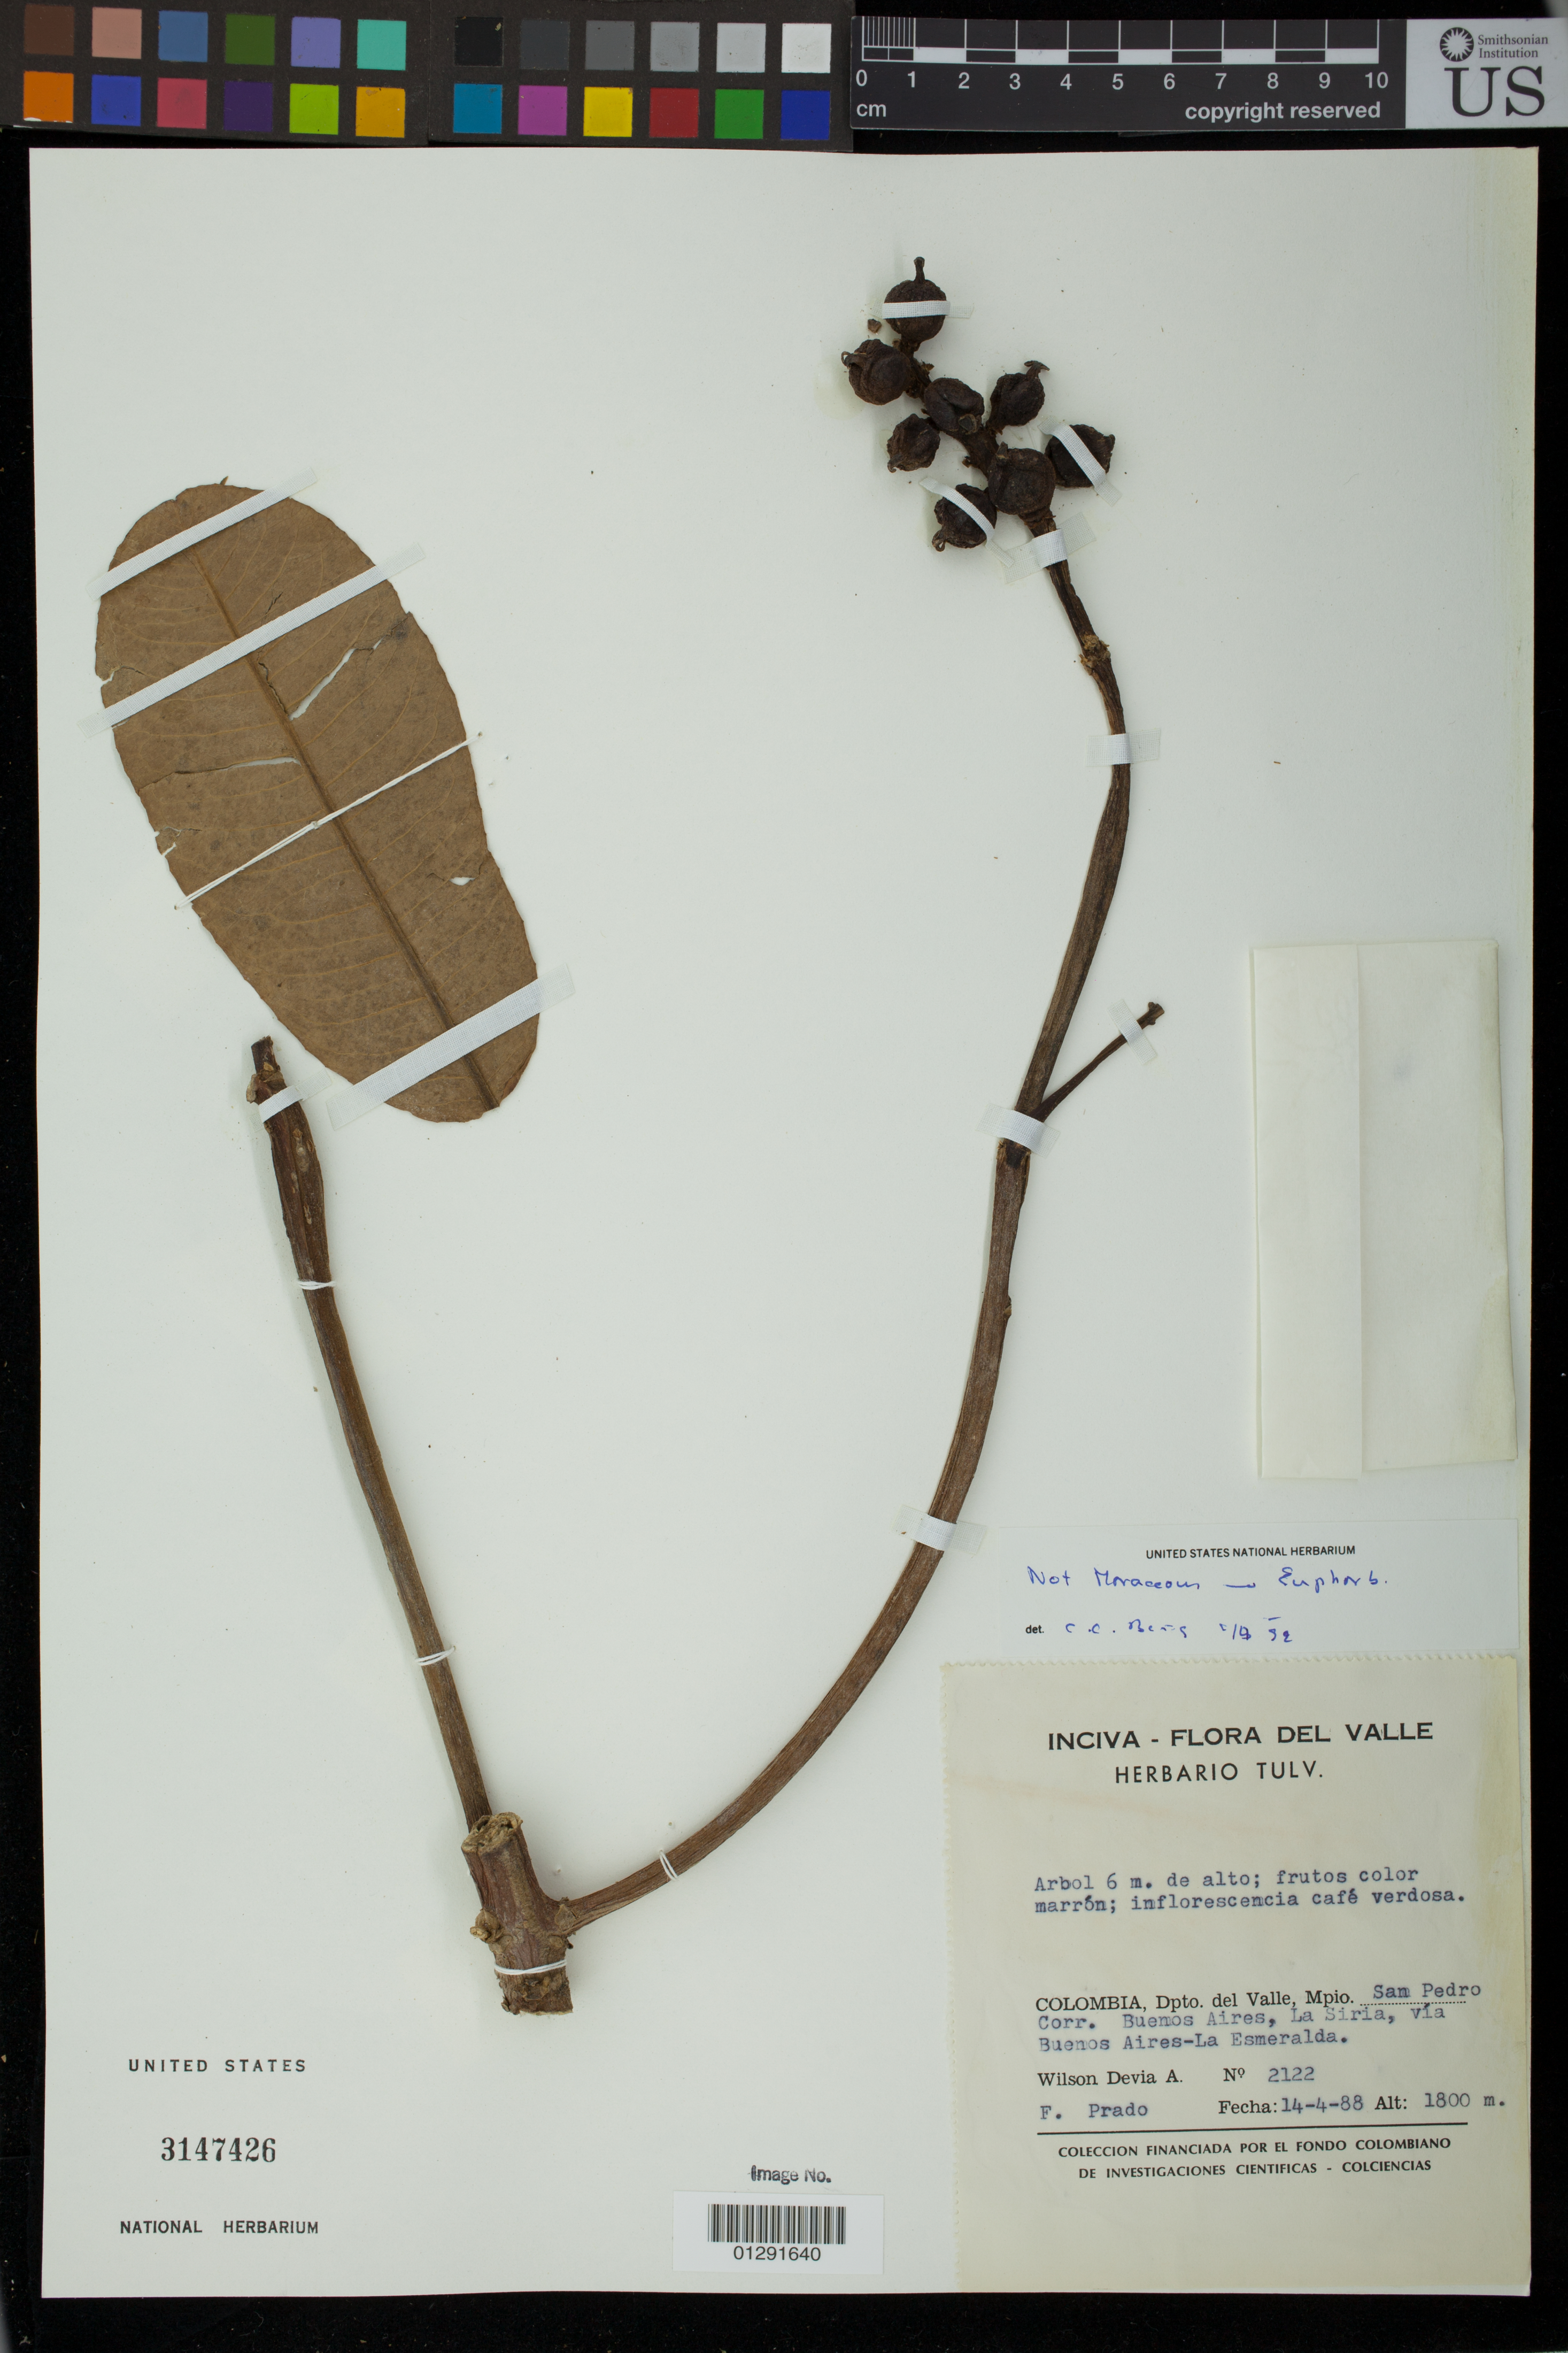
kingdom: Plantae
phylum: Tracheophyta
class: Magnoliopsida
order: Malpighiales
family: Euphorbiaceae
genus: Sapium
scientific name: Sapium sp.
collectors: D. A. Wilson & F. Prado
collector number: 2122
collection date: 1988-04-14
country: Colombia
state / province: Valle del Cauca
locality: Mpio. San Pedro, Corr. Buenos Aires, La Siria, via Buenos Aires - La Esmeralda.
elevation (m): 1800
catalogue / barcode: US 3147426